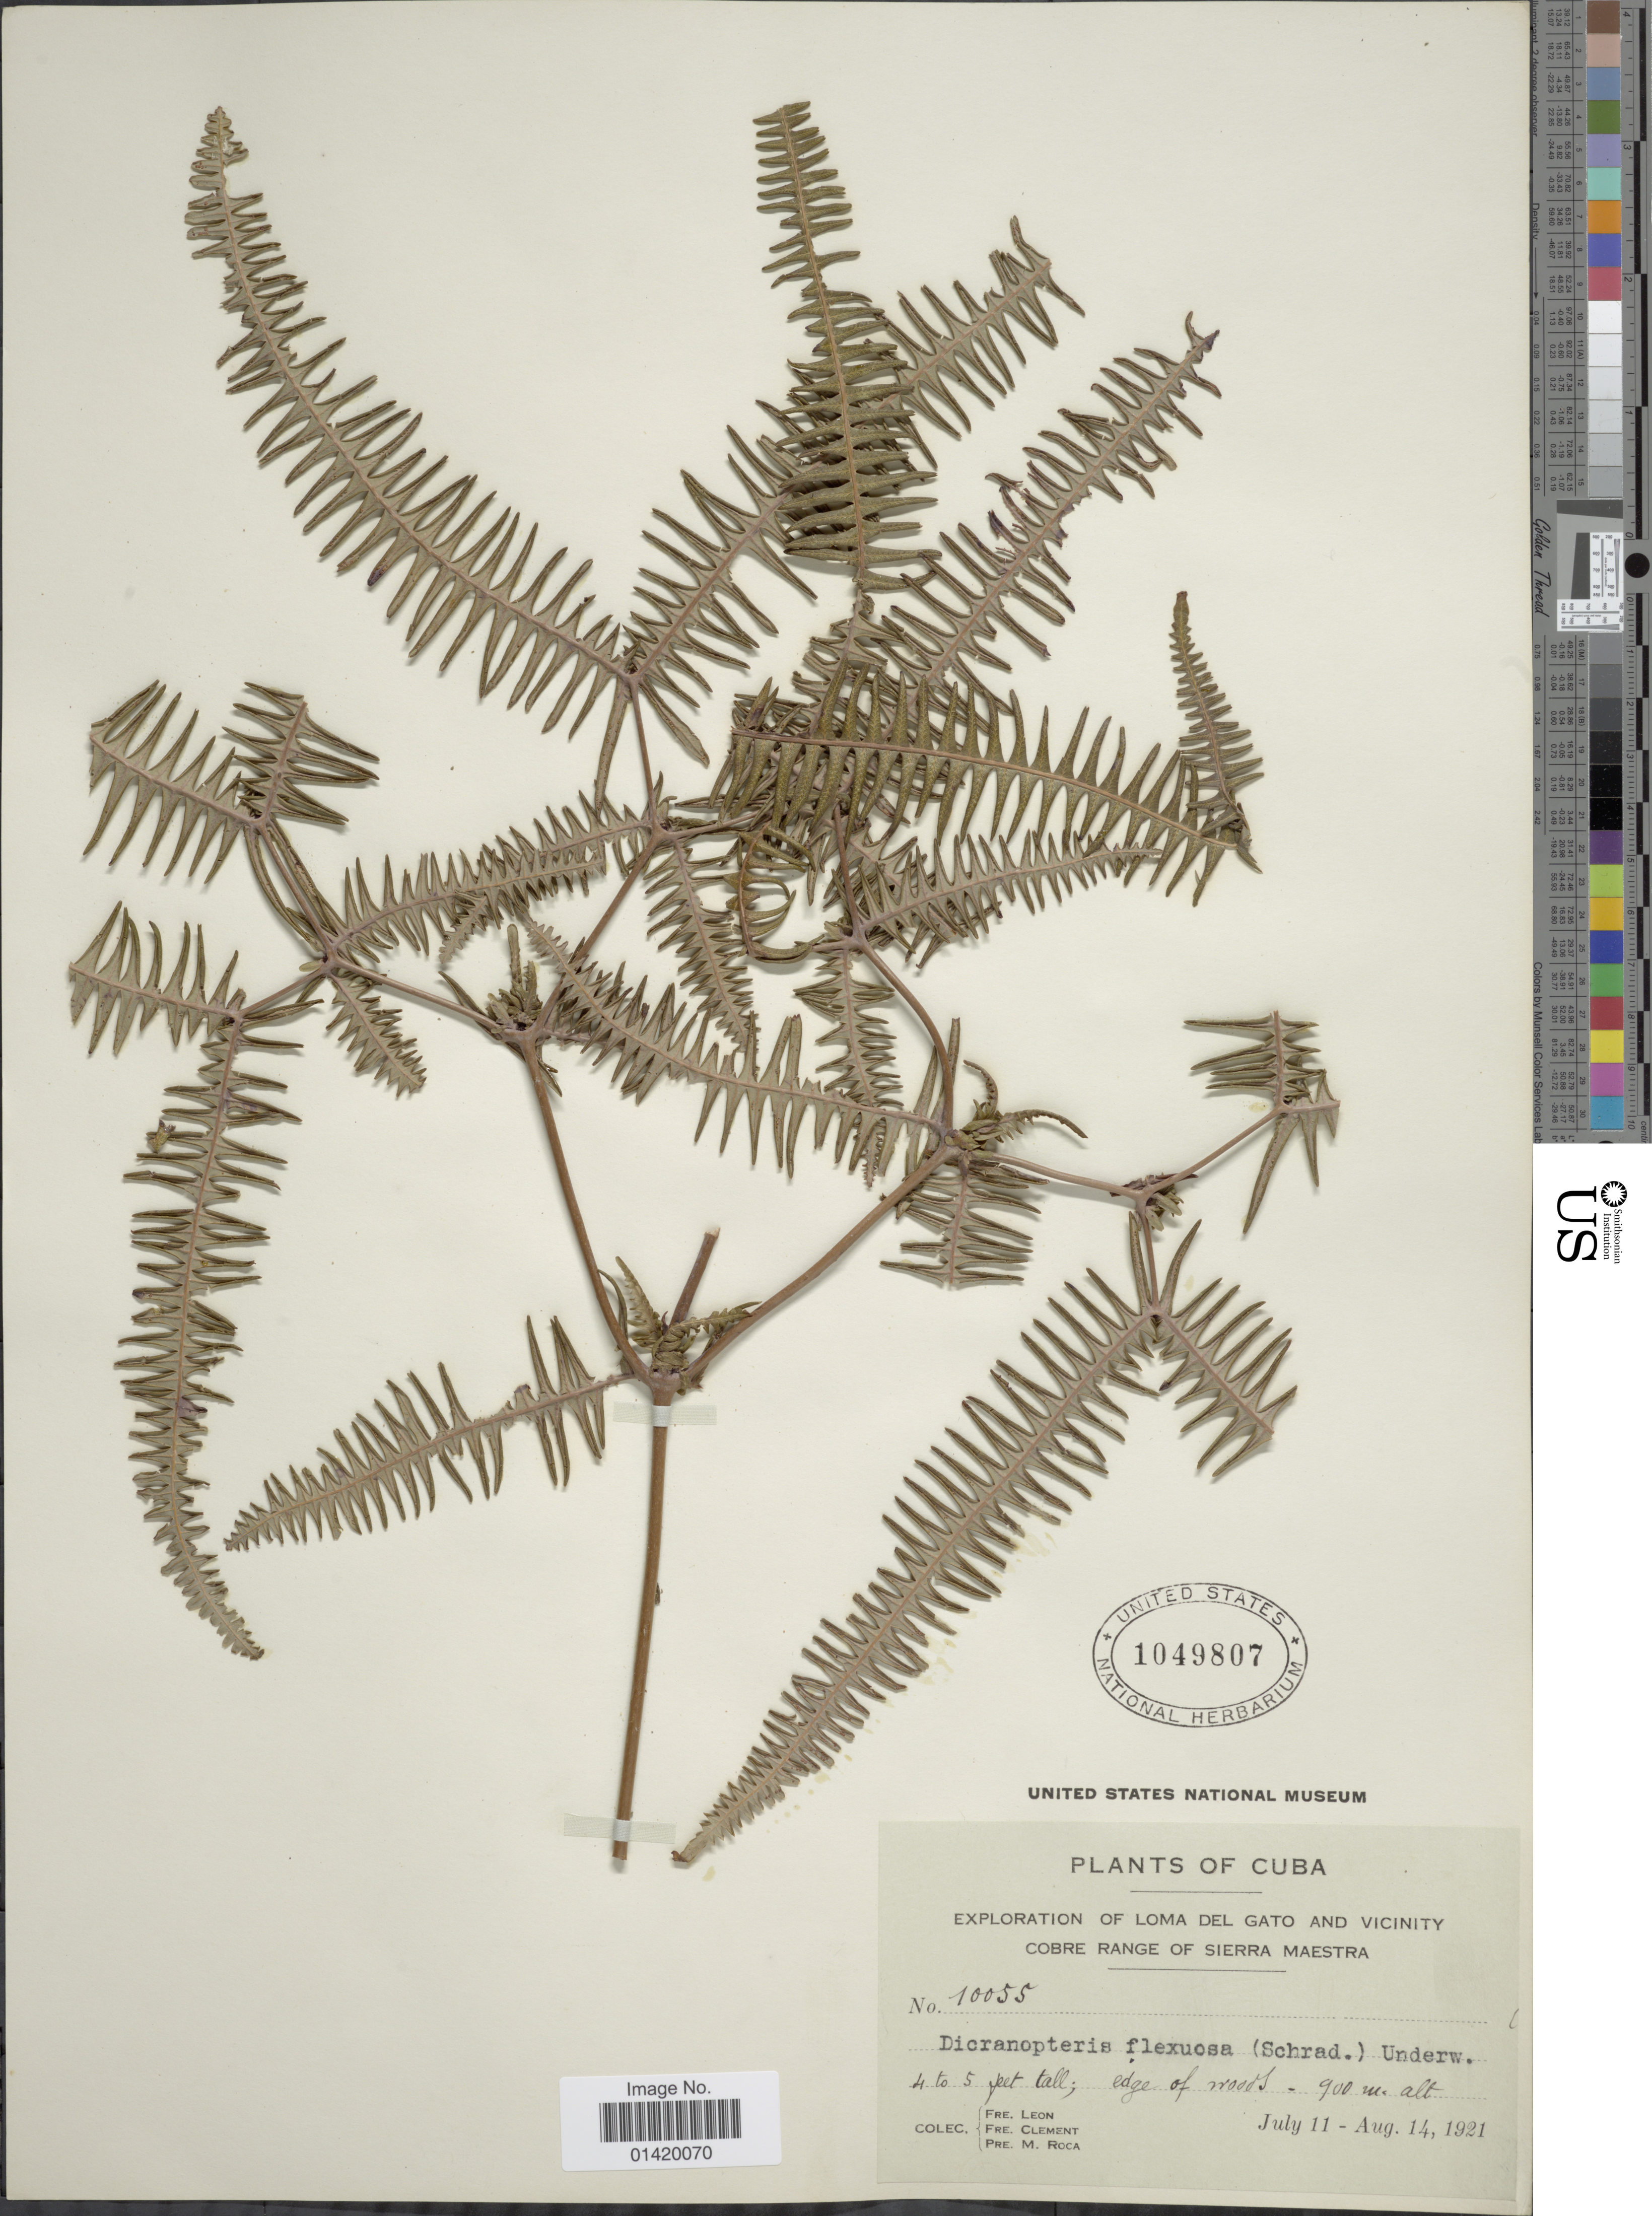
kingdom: Plantae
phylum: Tracheophyta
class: Polypodiopsida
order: Gleicheniales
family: Gleicheniaceae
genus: Dicranopteris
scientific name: Dicranopteris flexuosa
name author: (Schrad.) Underw.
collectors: Bro. León, B. Clement & M. Roca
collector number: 10055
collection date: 1921-07-11/1921-08-14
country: Cuba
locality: Loma del Gato and vicinity Cobre range of Sierra Maestra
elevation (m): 900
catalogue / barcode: US 1049807